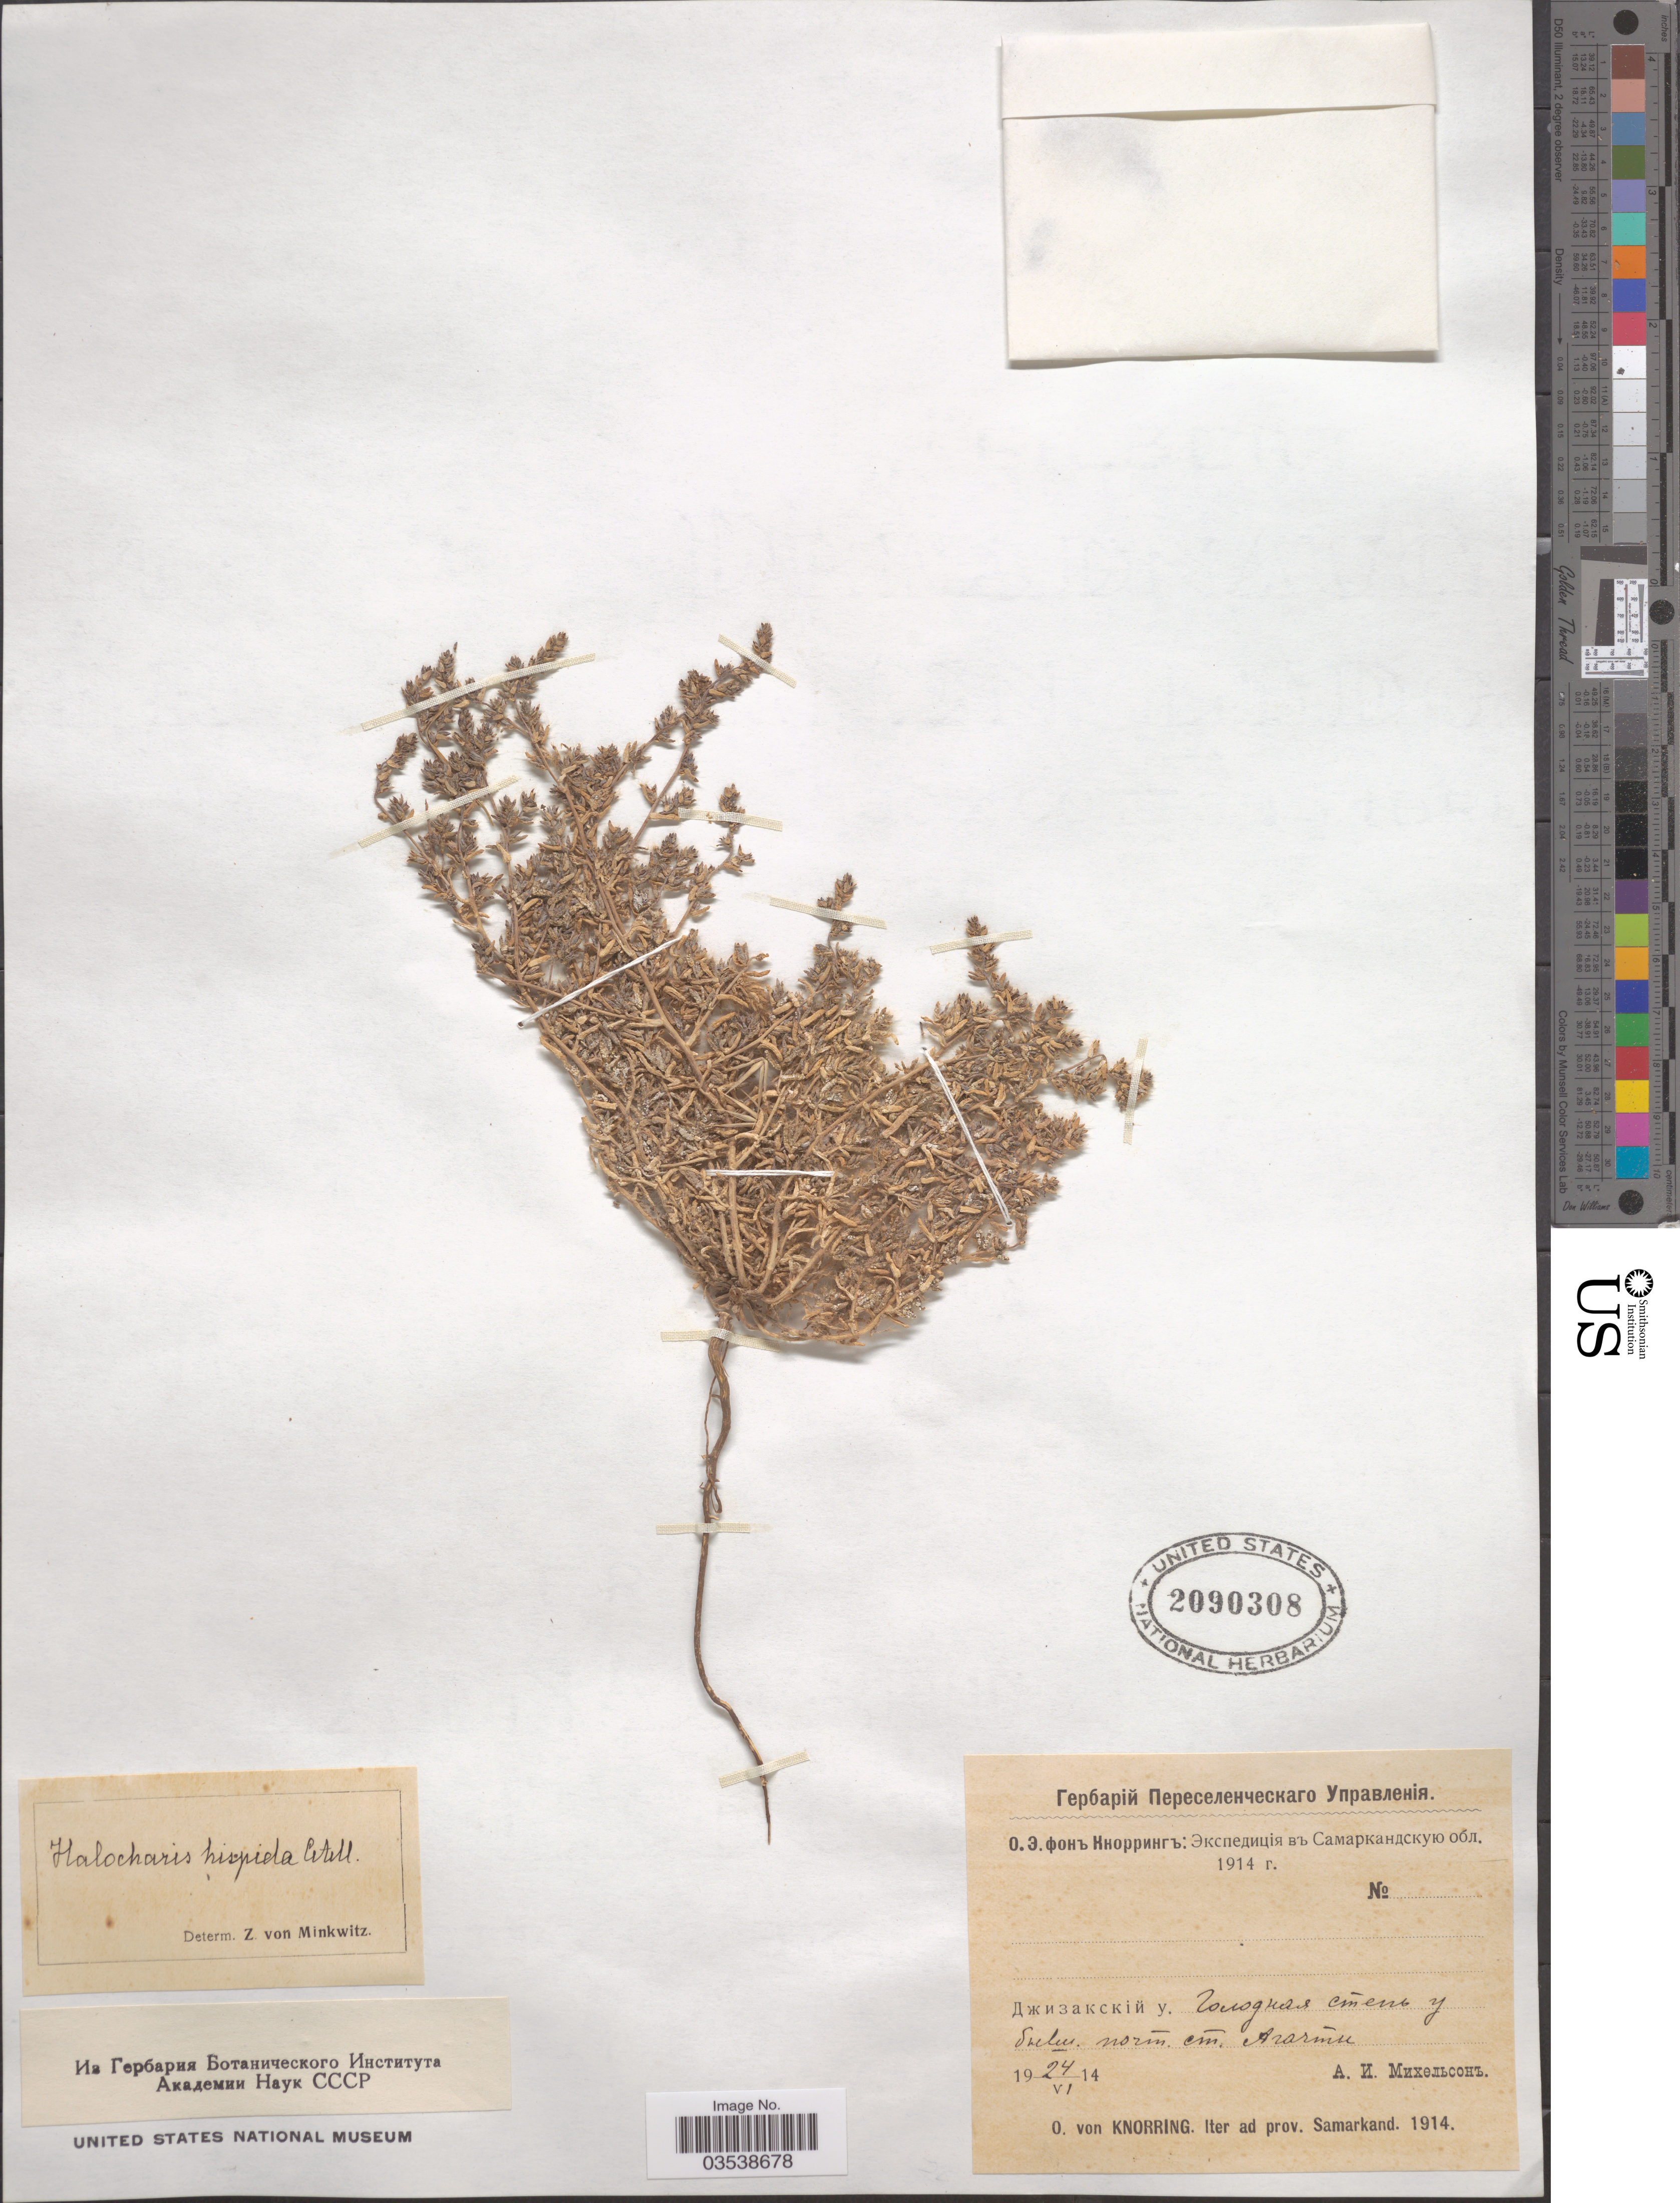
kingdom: Plantae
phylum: Tracheophyta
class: Magnoliopsida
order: Caryophyllales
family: Amaranthaceae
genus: Halocharis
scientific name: Halocharis hispida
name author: (Schrenk ex C.A. Mey.) Bunge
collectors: O. Knorring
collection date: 1914-06-24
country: Uzbekistan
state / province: Samarqand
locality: X. Iter ad prov. Samarkand.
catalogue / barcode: US 2090308